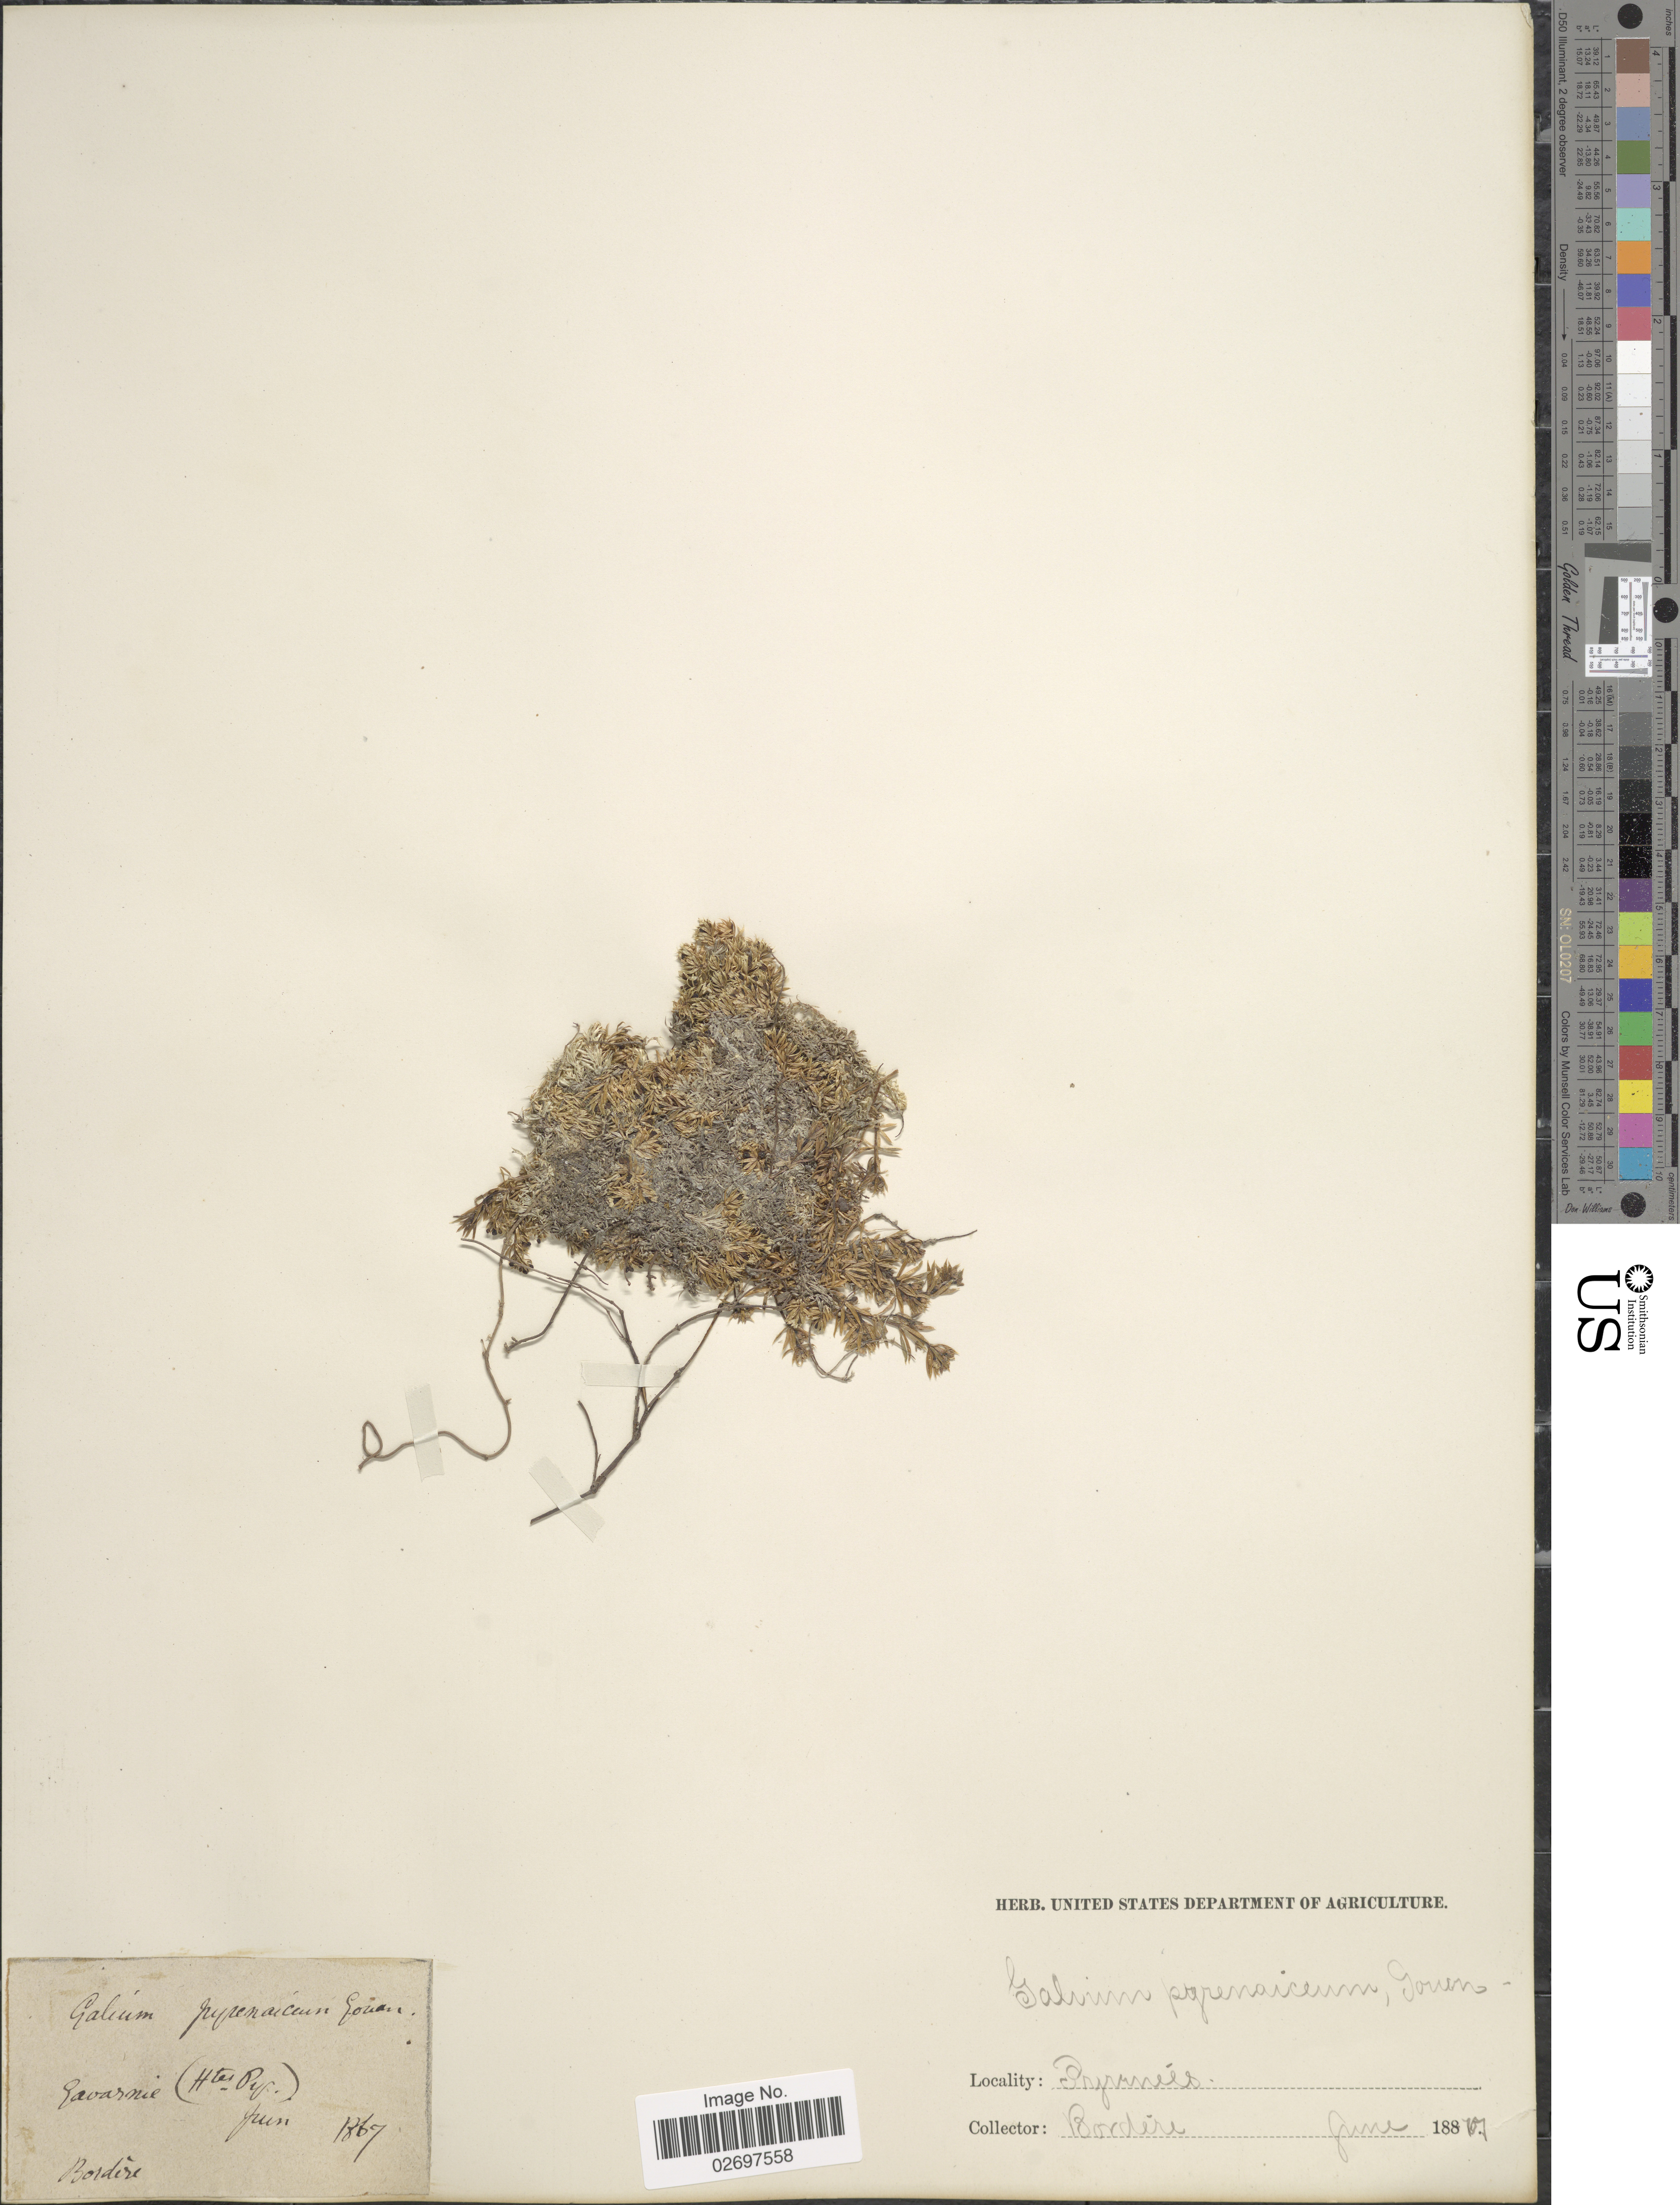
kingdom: Plantae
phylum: Tracheophyta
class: Magnoliopsida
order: Gentianales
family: Rubiaceae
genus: Galium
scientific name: Galium pyrenaicum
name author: Gouan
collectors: -. Bordère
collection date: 1867-06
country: France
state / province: Occitanie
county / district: Hautes-Pyrénées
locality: Savarnie (Htes Pyr.) Pyreneés